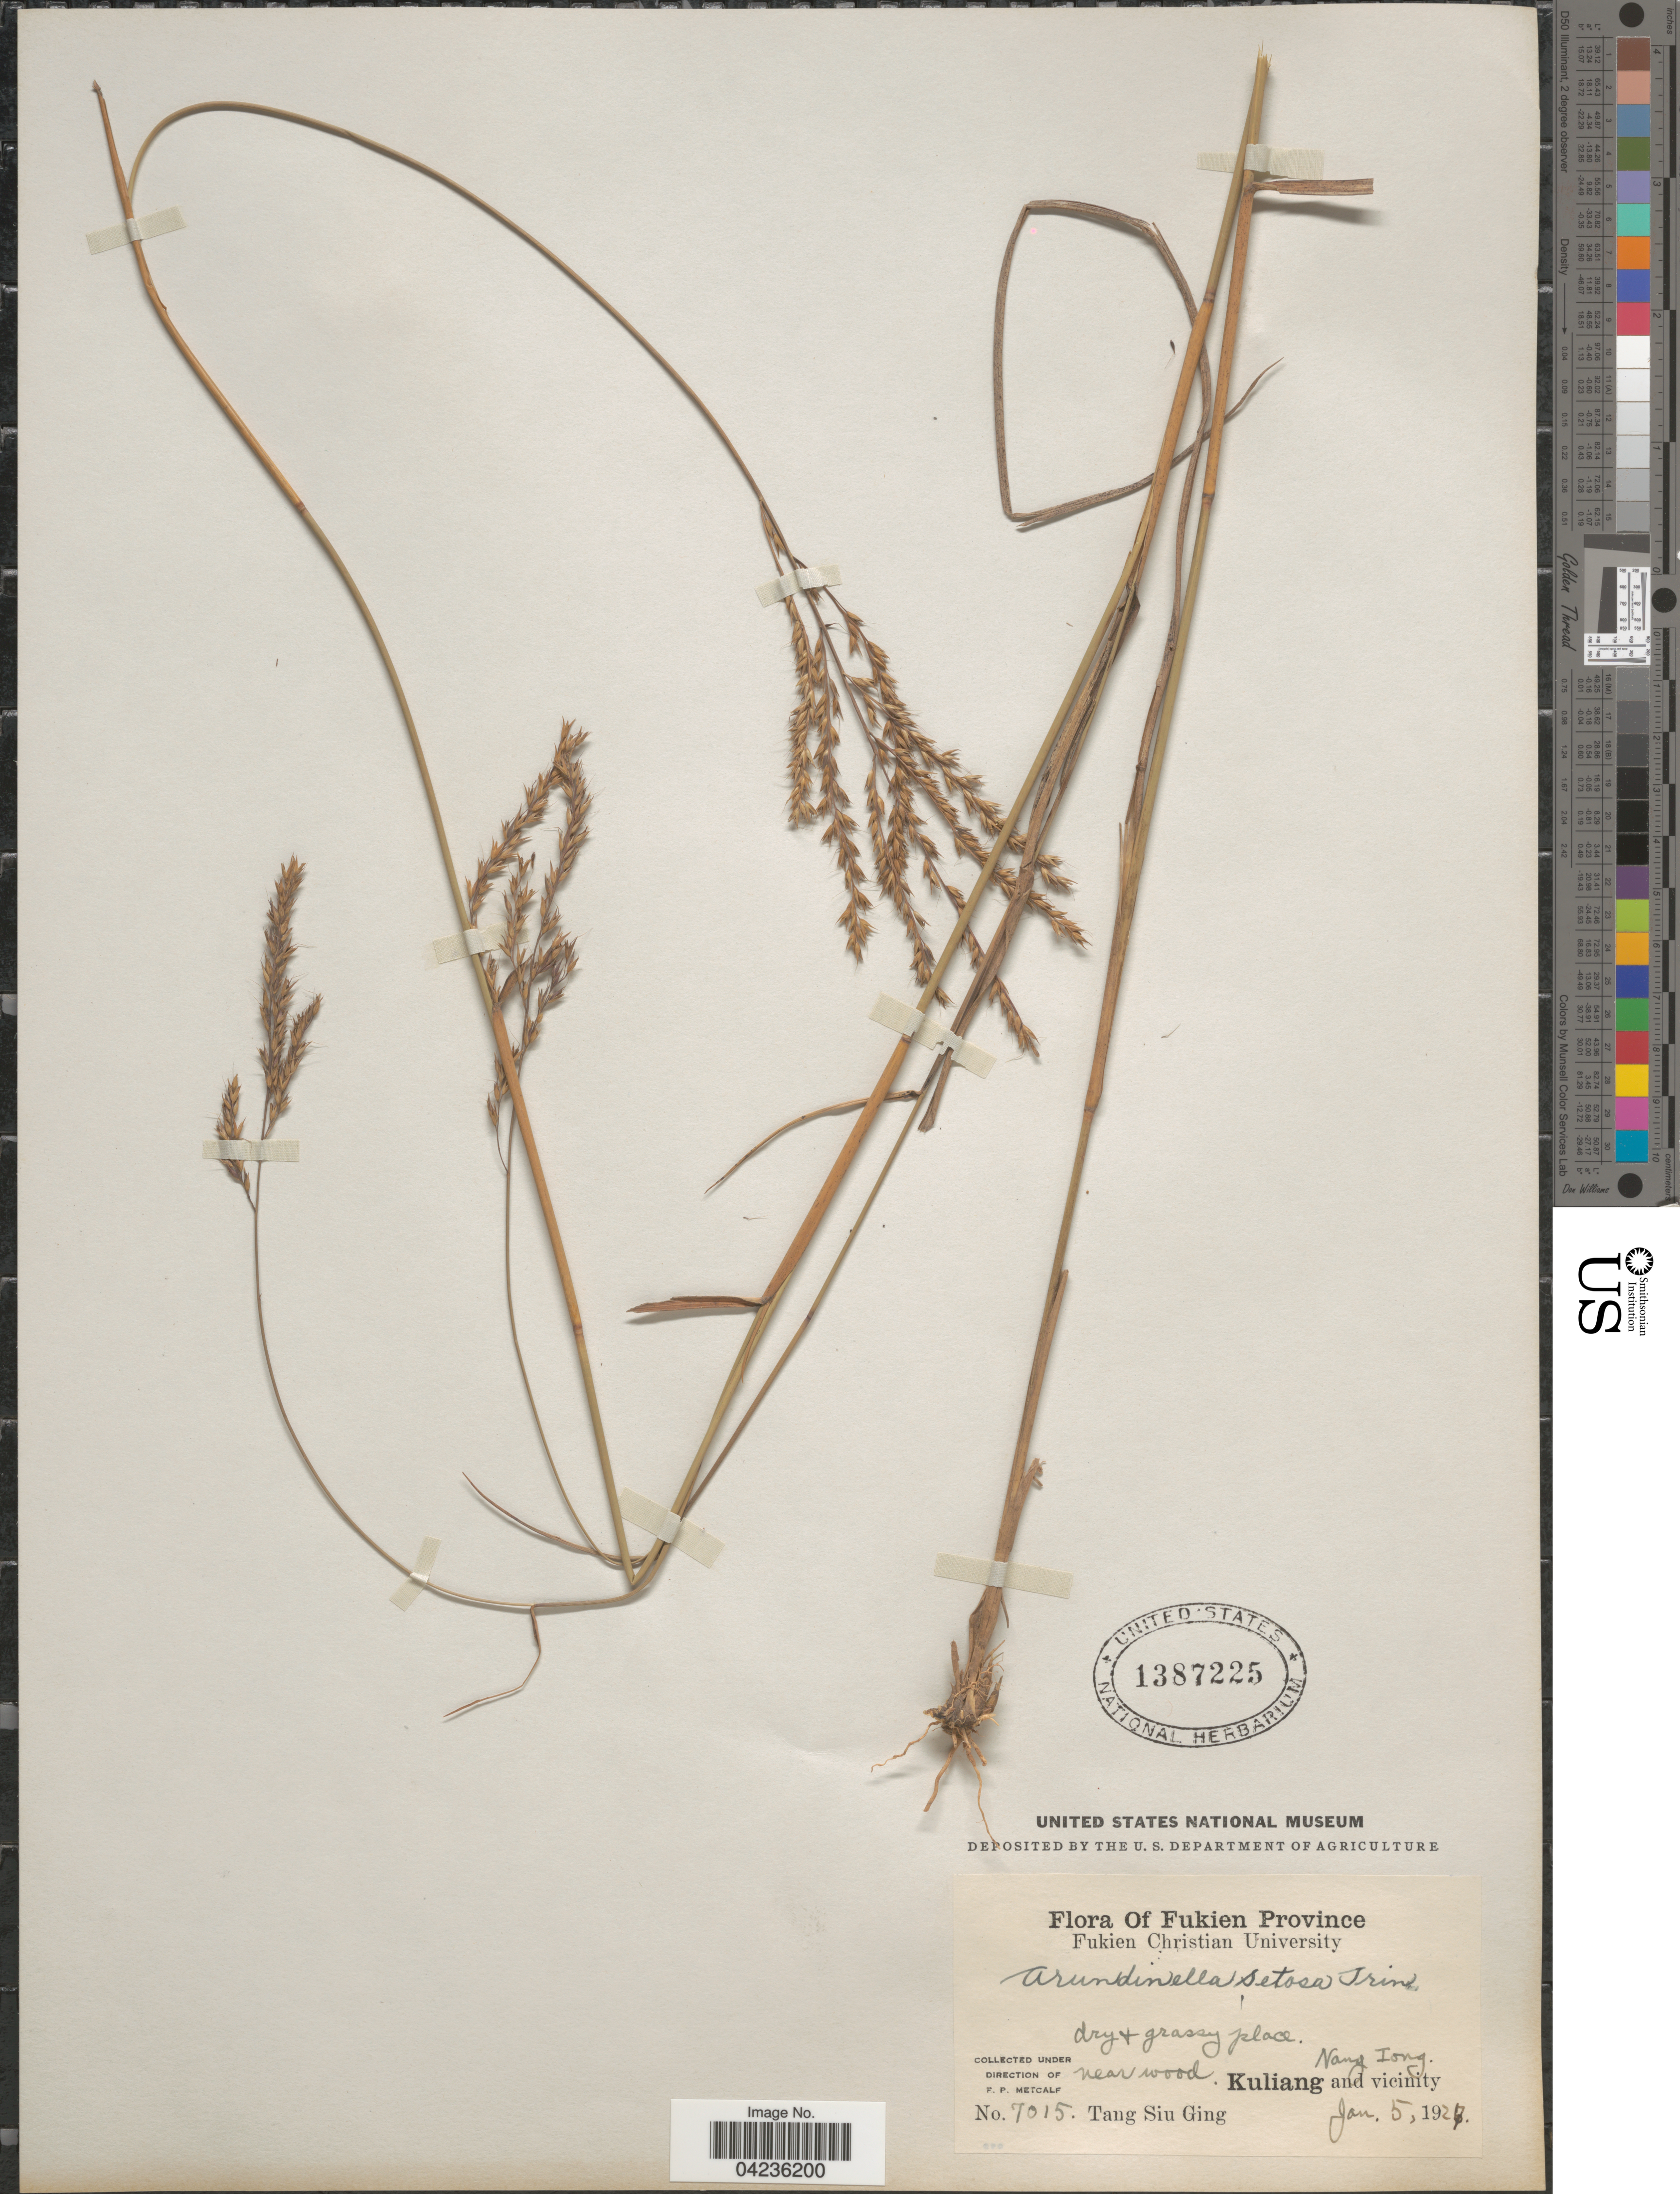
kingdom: Plantae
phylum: Tracheophyta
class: Liliopsida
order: Poales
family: Poaceae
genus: Arundinella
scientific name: Arundinella setosa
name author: Trin.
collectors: T. Ging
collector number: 7015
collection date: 1927-01-05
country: China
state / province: Fujian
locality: Fukien Province. Nang Iong near wood. Kuliang and vicinity.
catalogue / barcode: US 1387225